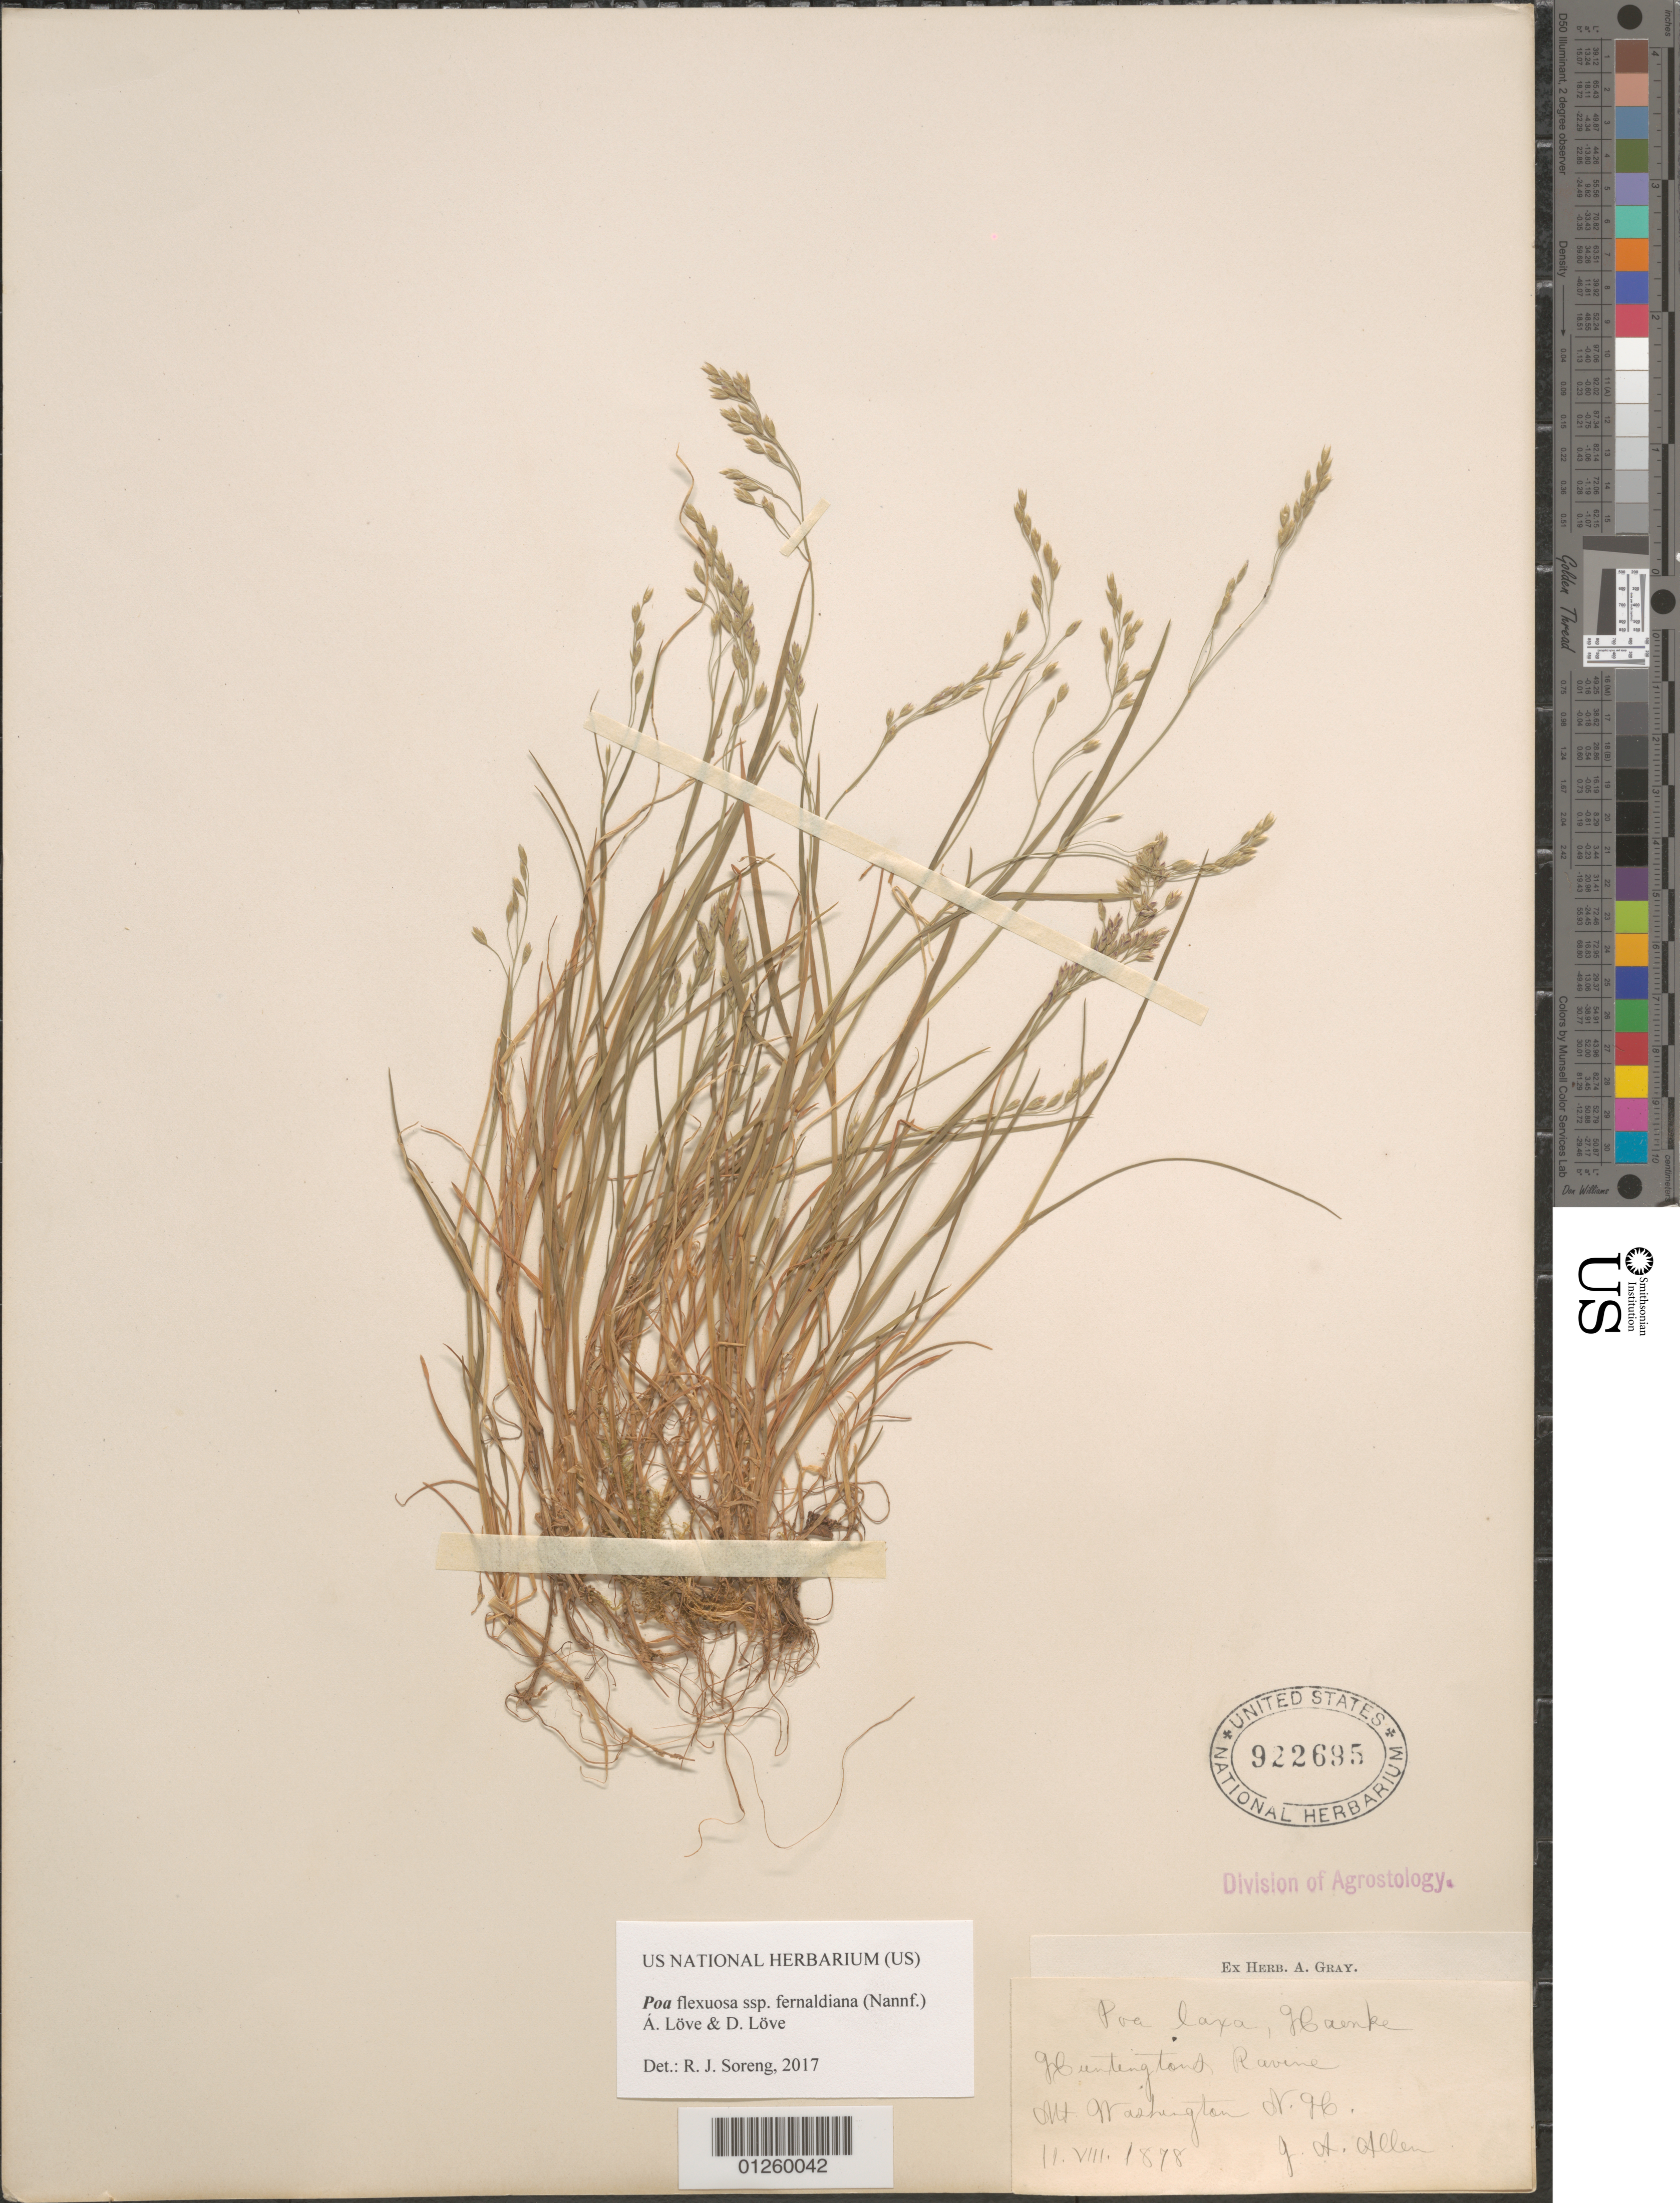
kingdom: Plantae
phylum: Tracheophyta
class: Liliopsida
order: Poales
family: Poaceae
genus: Poa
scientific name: Poa flexuosa Sm. subsp. fernaldiana (Nannf.) Á. Löve & D. Löve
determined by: Soreng, Robert J., Research Associate (BOT), Smithsonian Institution - National Museum of Natural History (UNITED STATES)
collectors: J. A. Allen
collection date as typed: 12. VIII. 1878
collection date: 1878-08-12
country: United States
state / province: New Hampshire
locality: Huntingtons Ravine. Mt. Wahington N. H.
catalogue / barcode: US 922695